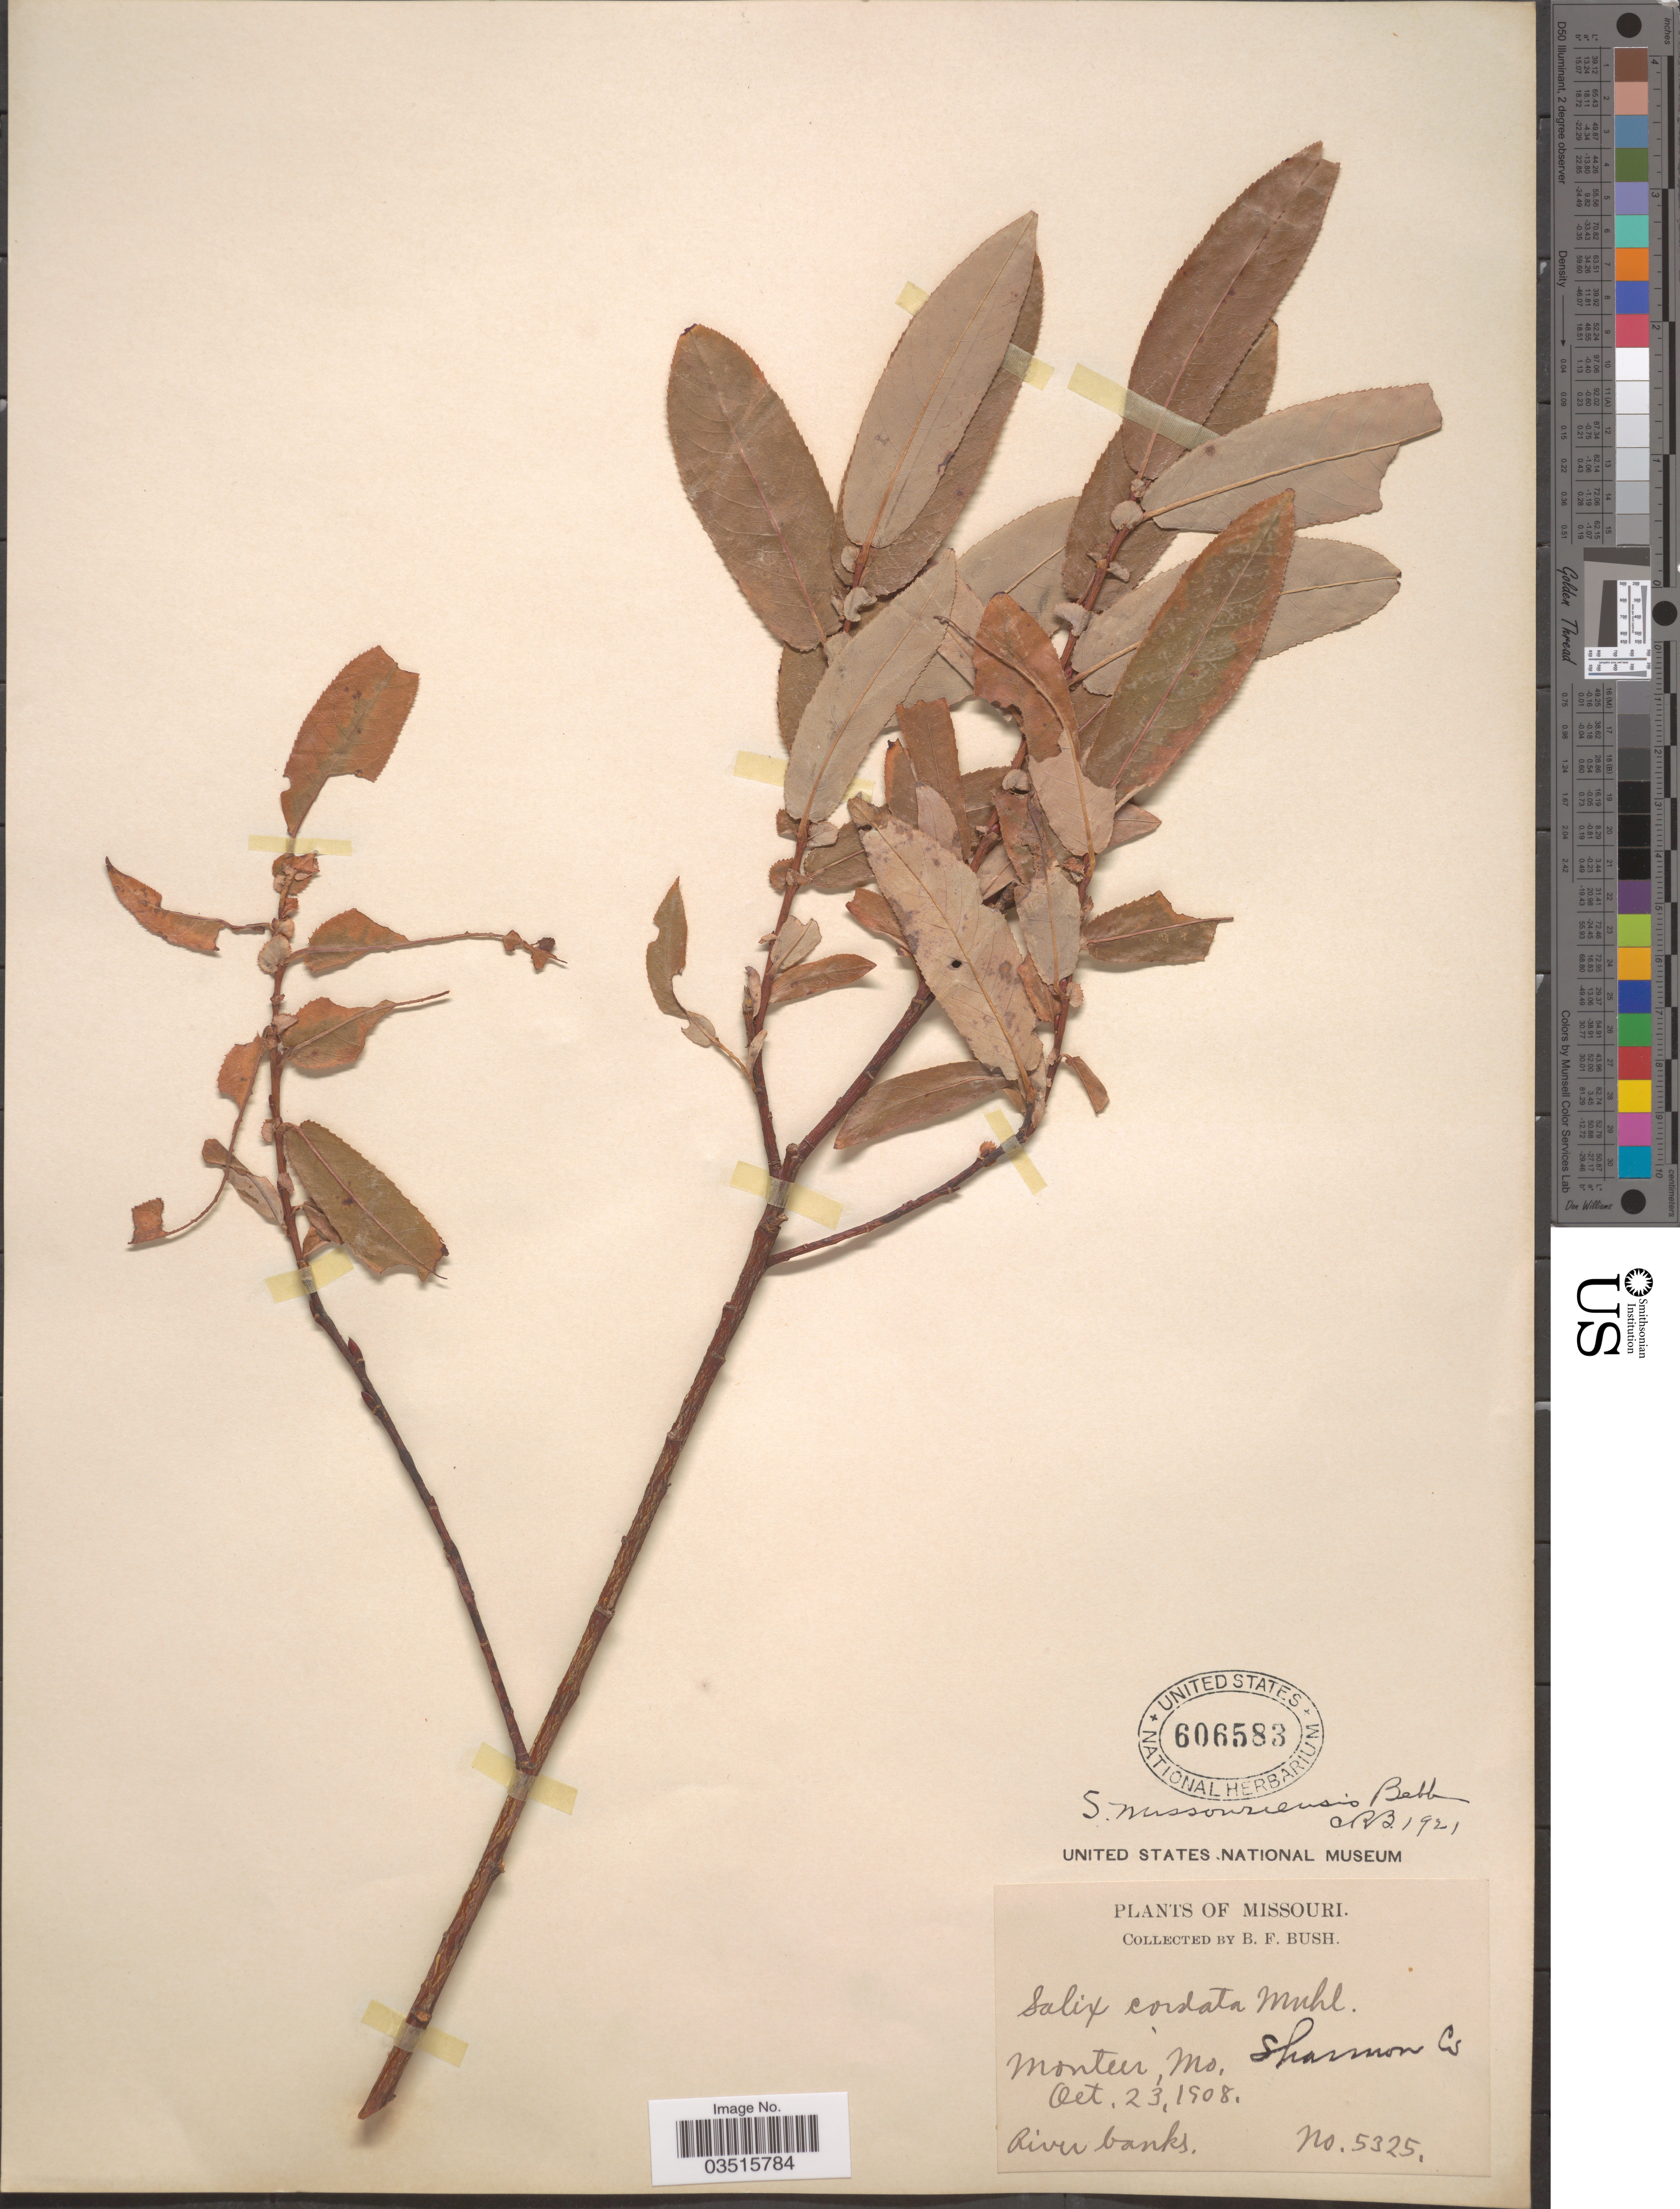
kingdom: Plantae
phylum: Tracheophyta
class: Magnoliopsida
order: Malpighiales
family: Salicaceae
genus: Salix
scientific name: Salix missouriensis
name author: Bebb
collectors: B. F. Bush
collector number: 5325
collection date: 1908-10-23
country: United States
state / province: Missouri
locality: Montier. Shannon Co.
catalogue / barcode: US 606583